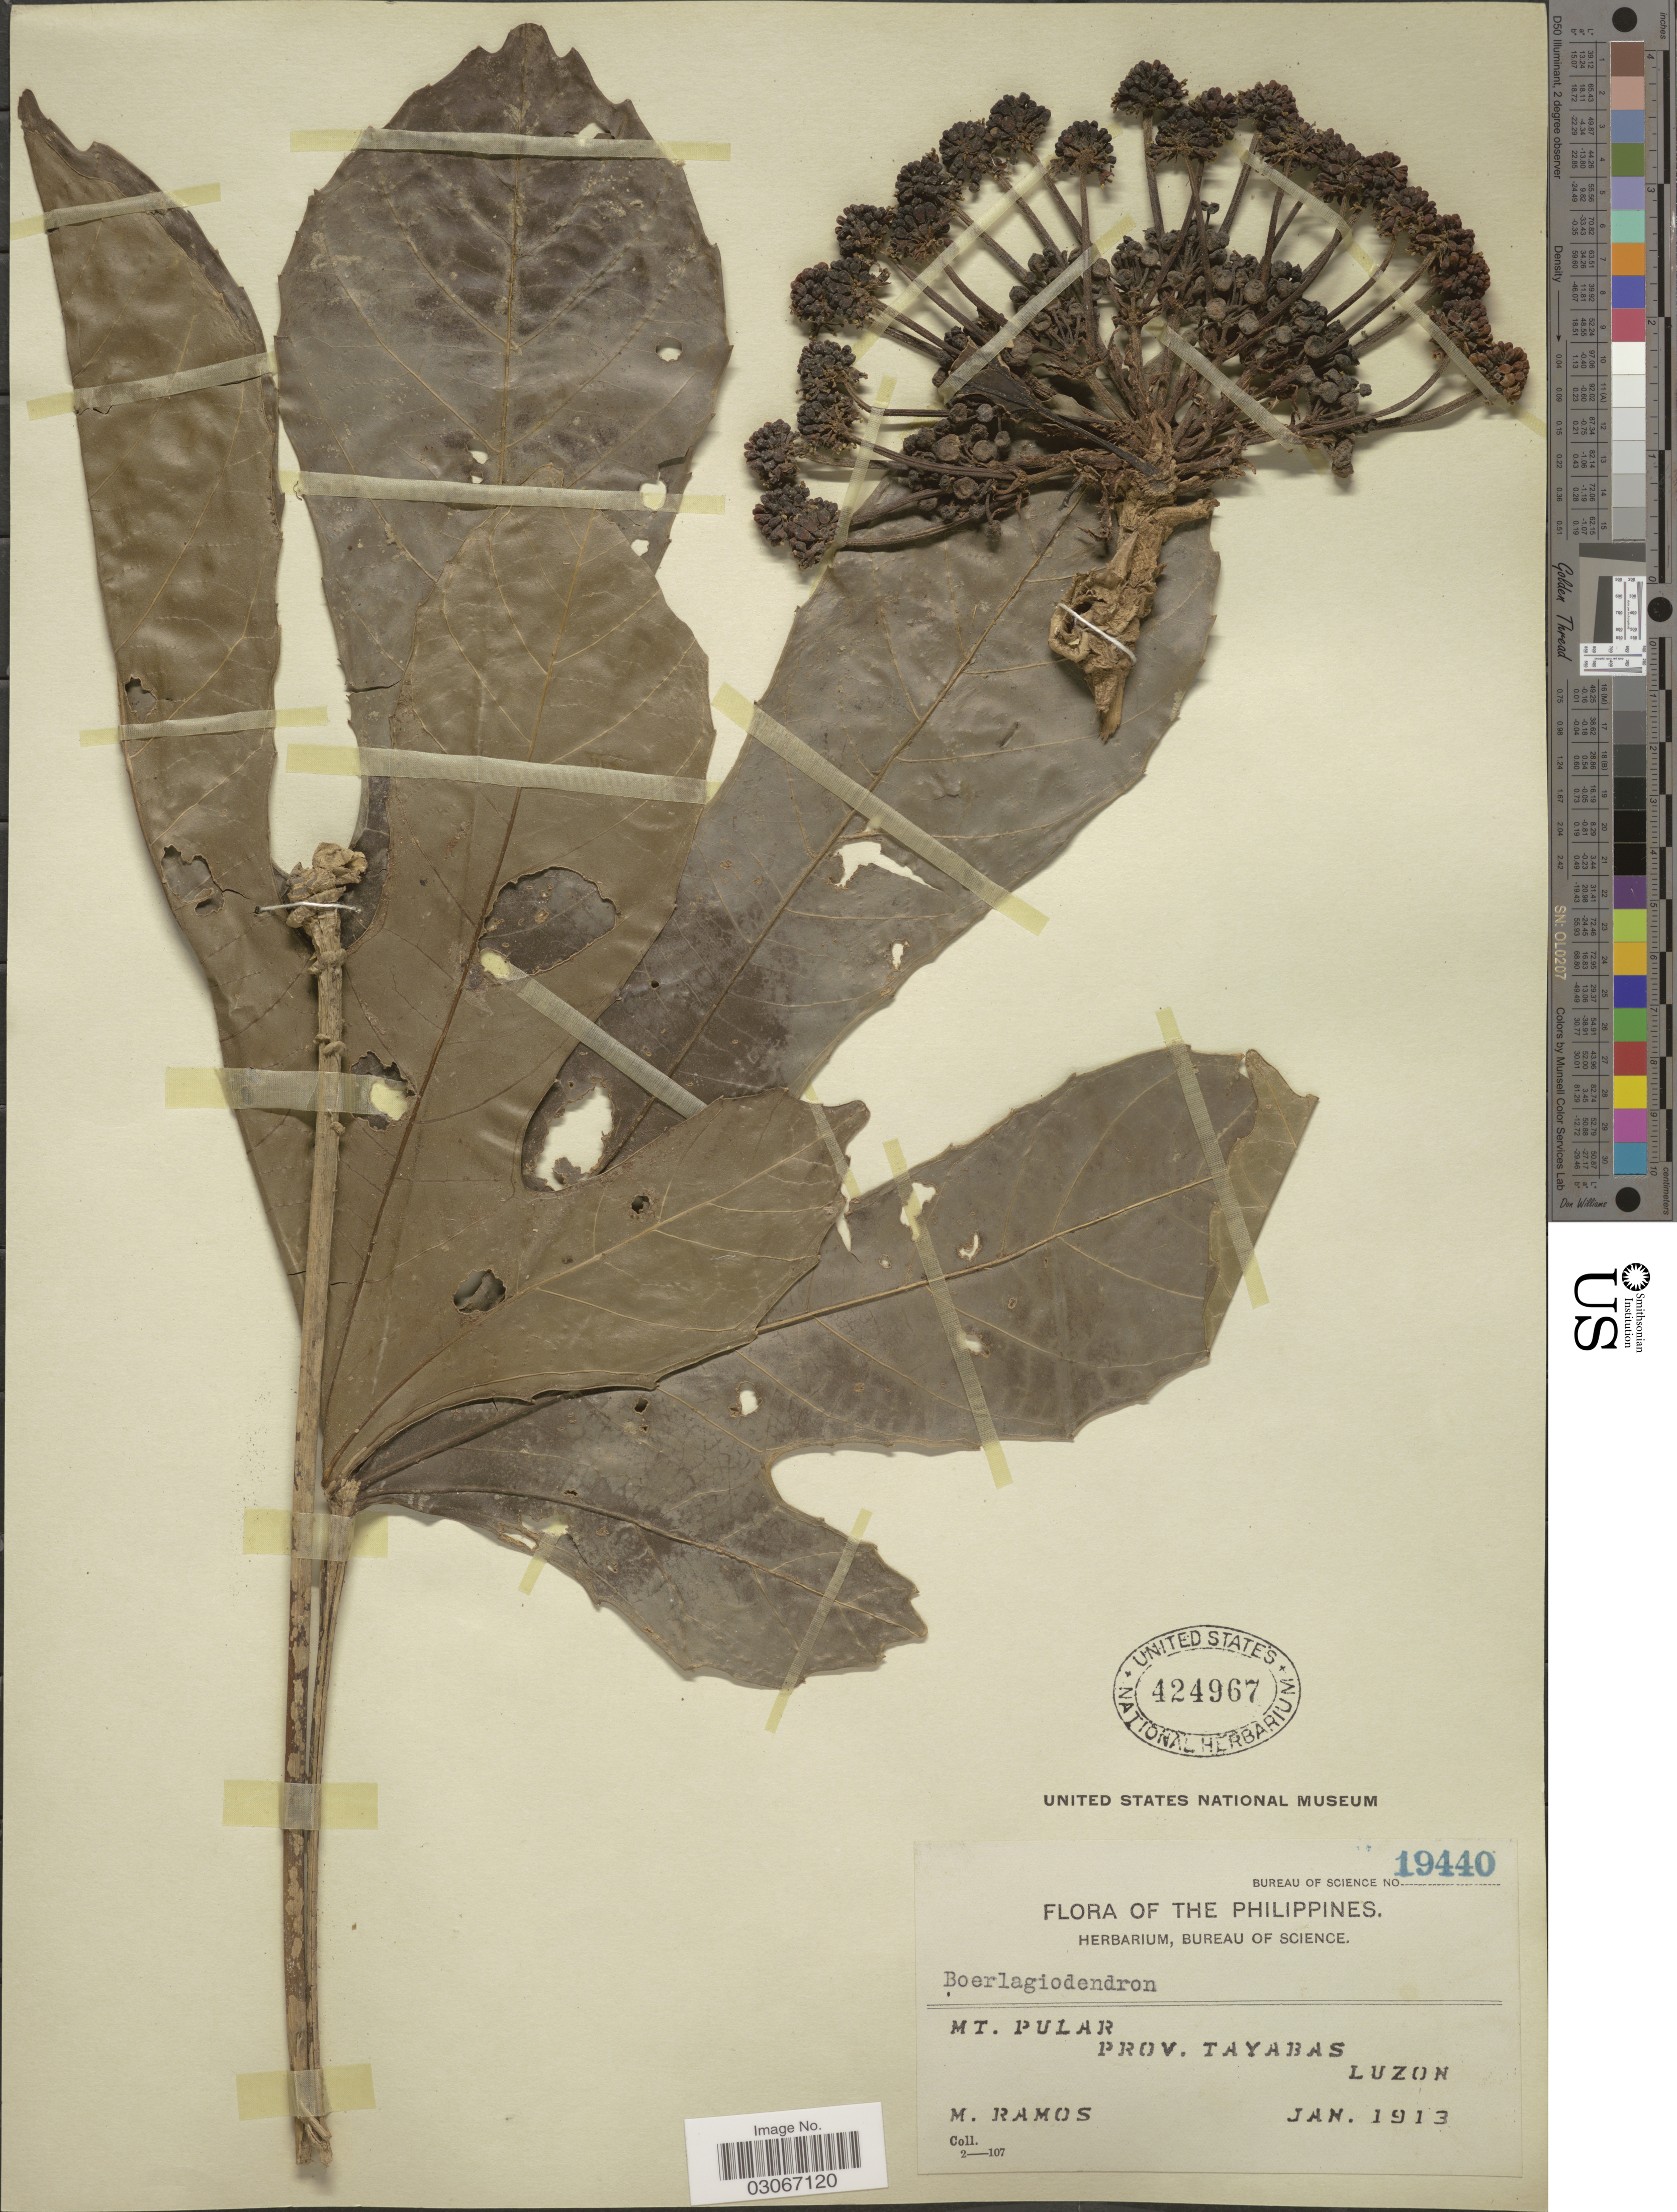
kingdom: Plantae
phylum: Tracheophyta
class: Magnoliopsida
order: Apiales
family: Araliaceae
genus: Osmoxylon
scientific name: Osmoxylon sp.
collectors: M. Ramos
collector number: Bureau of Science 19440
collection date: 1913-01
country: Philippines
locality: Mt. Pular, Prov. Tayabas, Luzon.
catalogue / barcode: US 424967